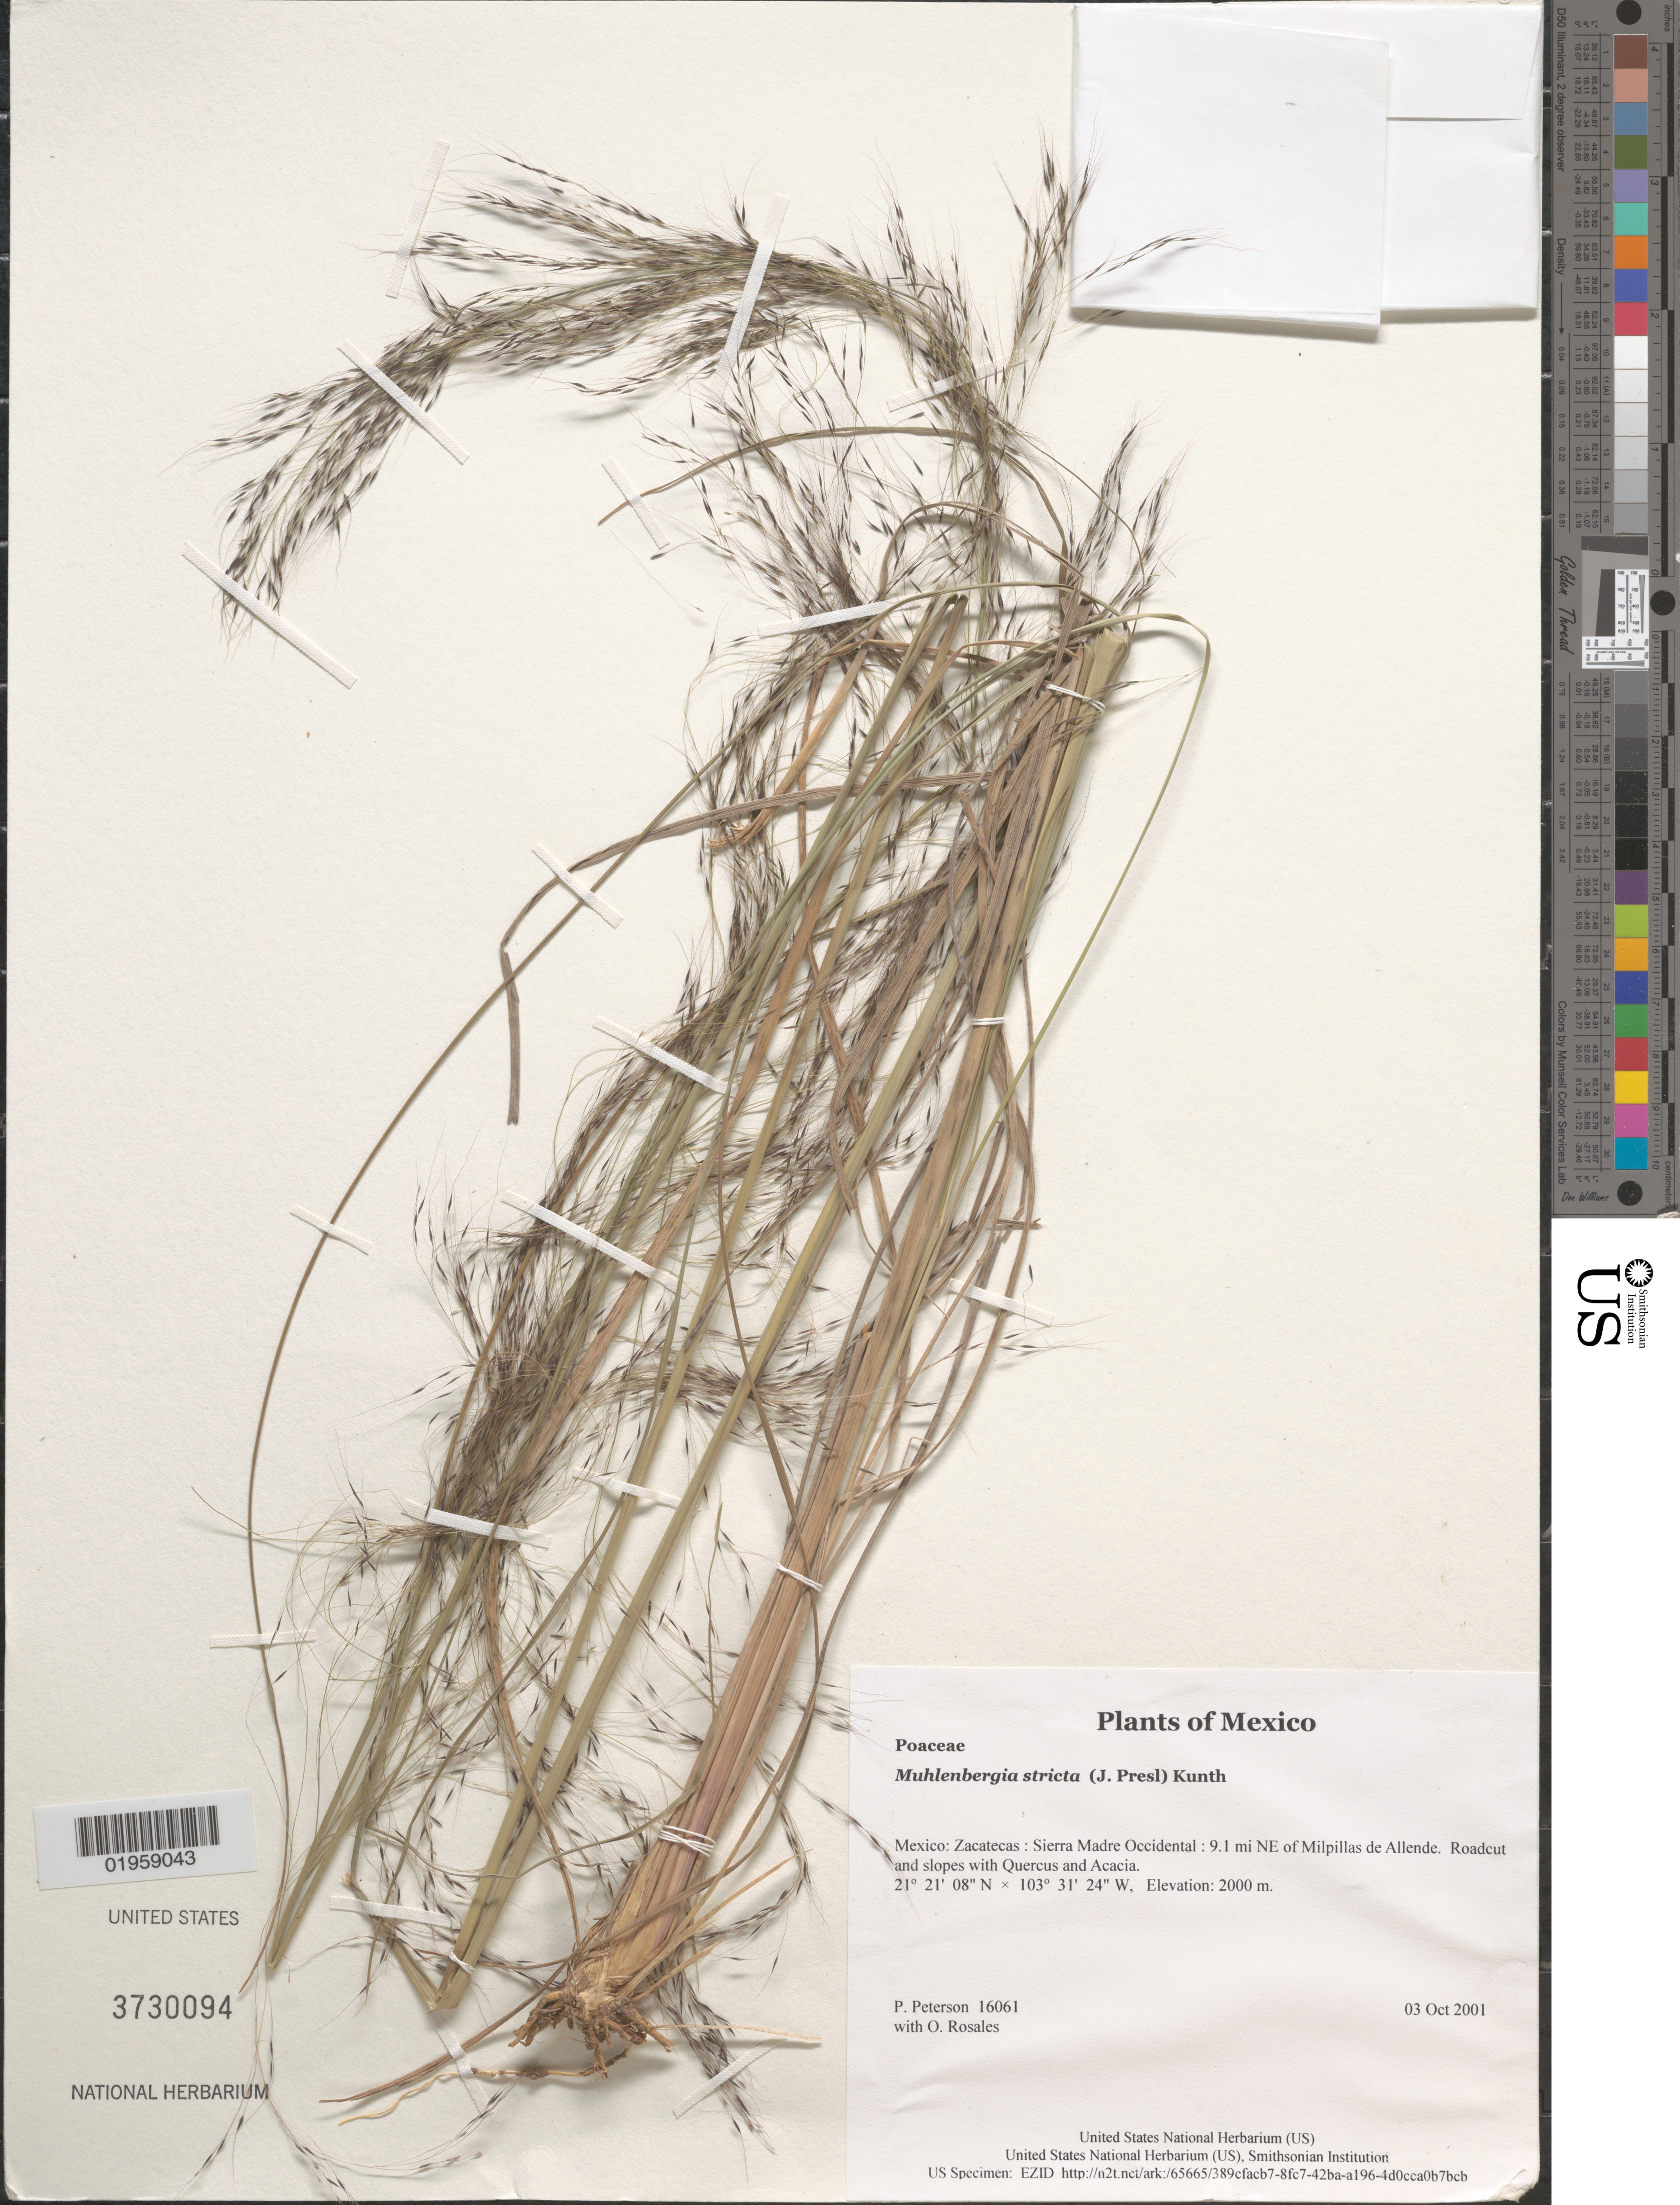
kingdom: Plantae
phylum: Tracheophyta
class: Liliopsida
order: Poales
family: Poaceae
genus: Muhlenbergia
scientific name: Muhlenbergia stricta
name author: (J. Presl) Kunth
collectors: P. M. Peterson & O. Rosales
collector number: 16061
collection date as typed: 03 Oct 2001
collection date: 2001-10-03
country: Mexico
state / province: Zacatecas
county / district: Sierra Madre Occidental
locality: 9.1 mi NE of Milpillas de Allende. Roadcut and slopes with Quercus and Acacia.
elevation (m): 2000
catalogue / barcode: US 3730094